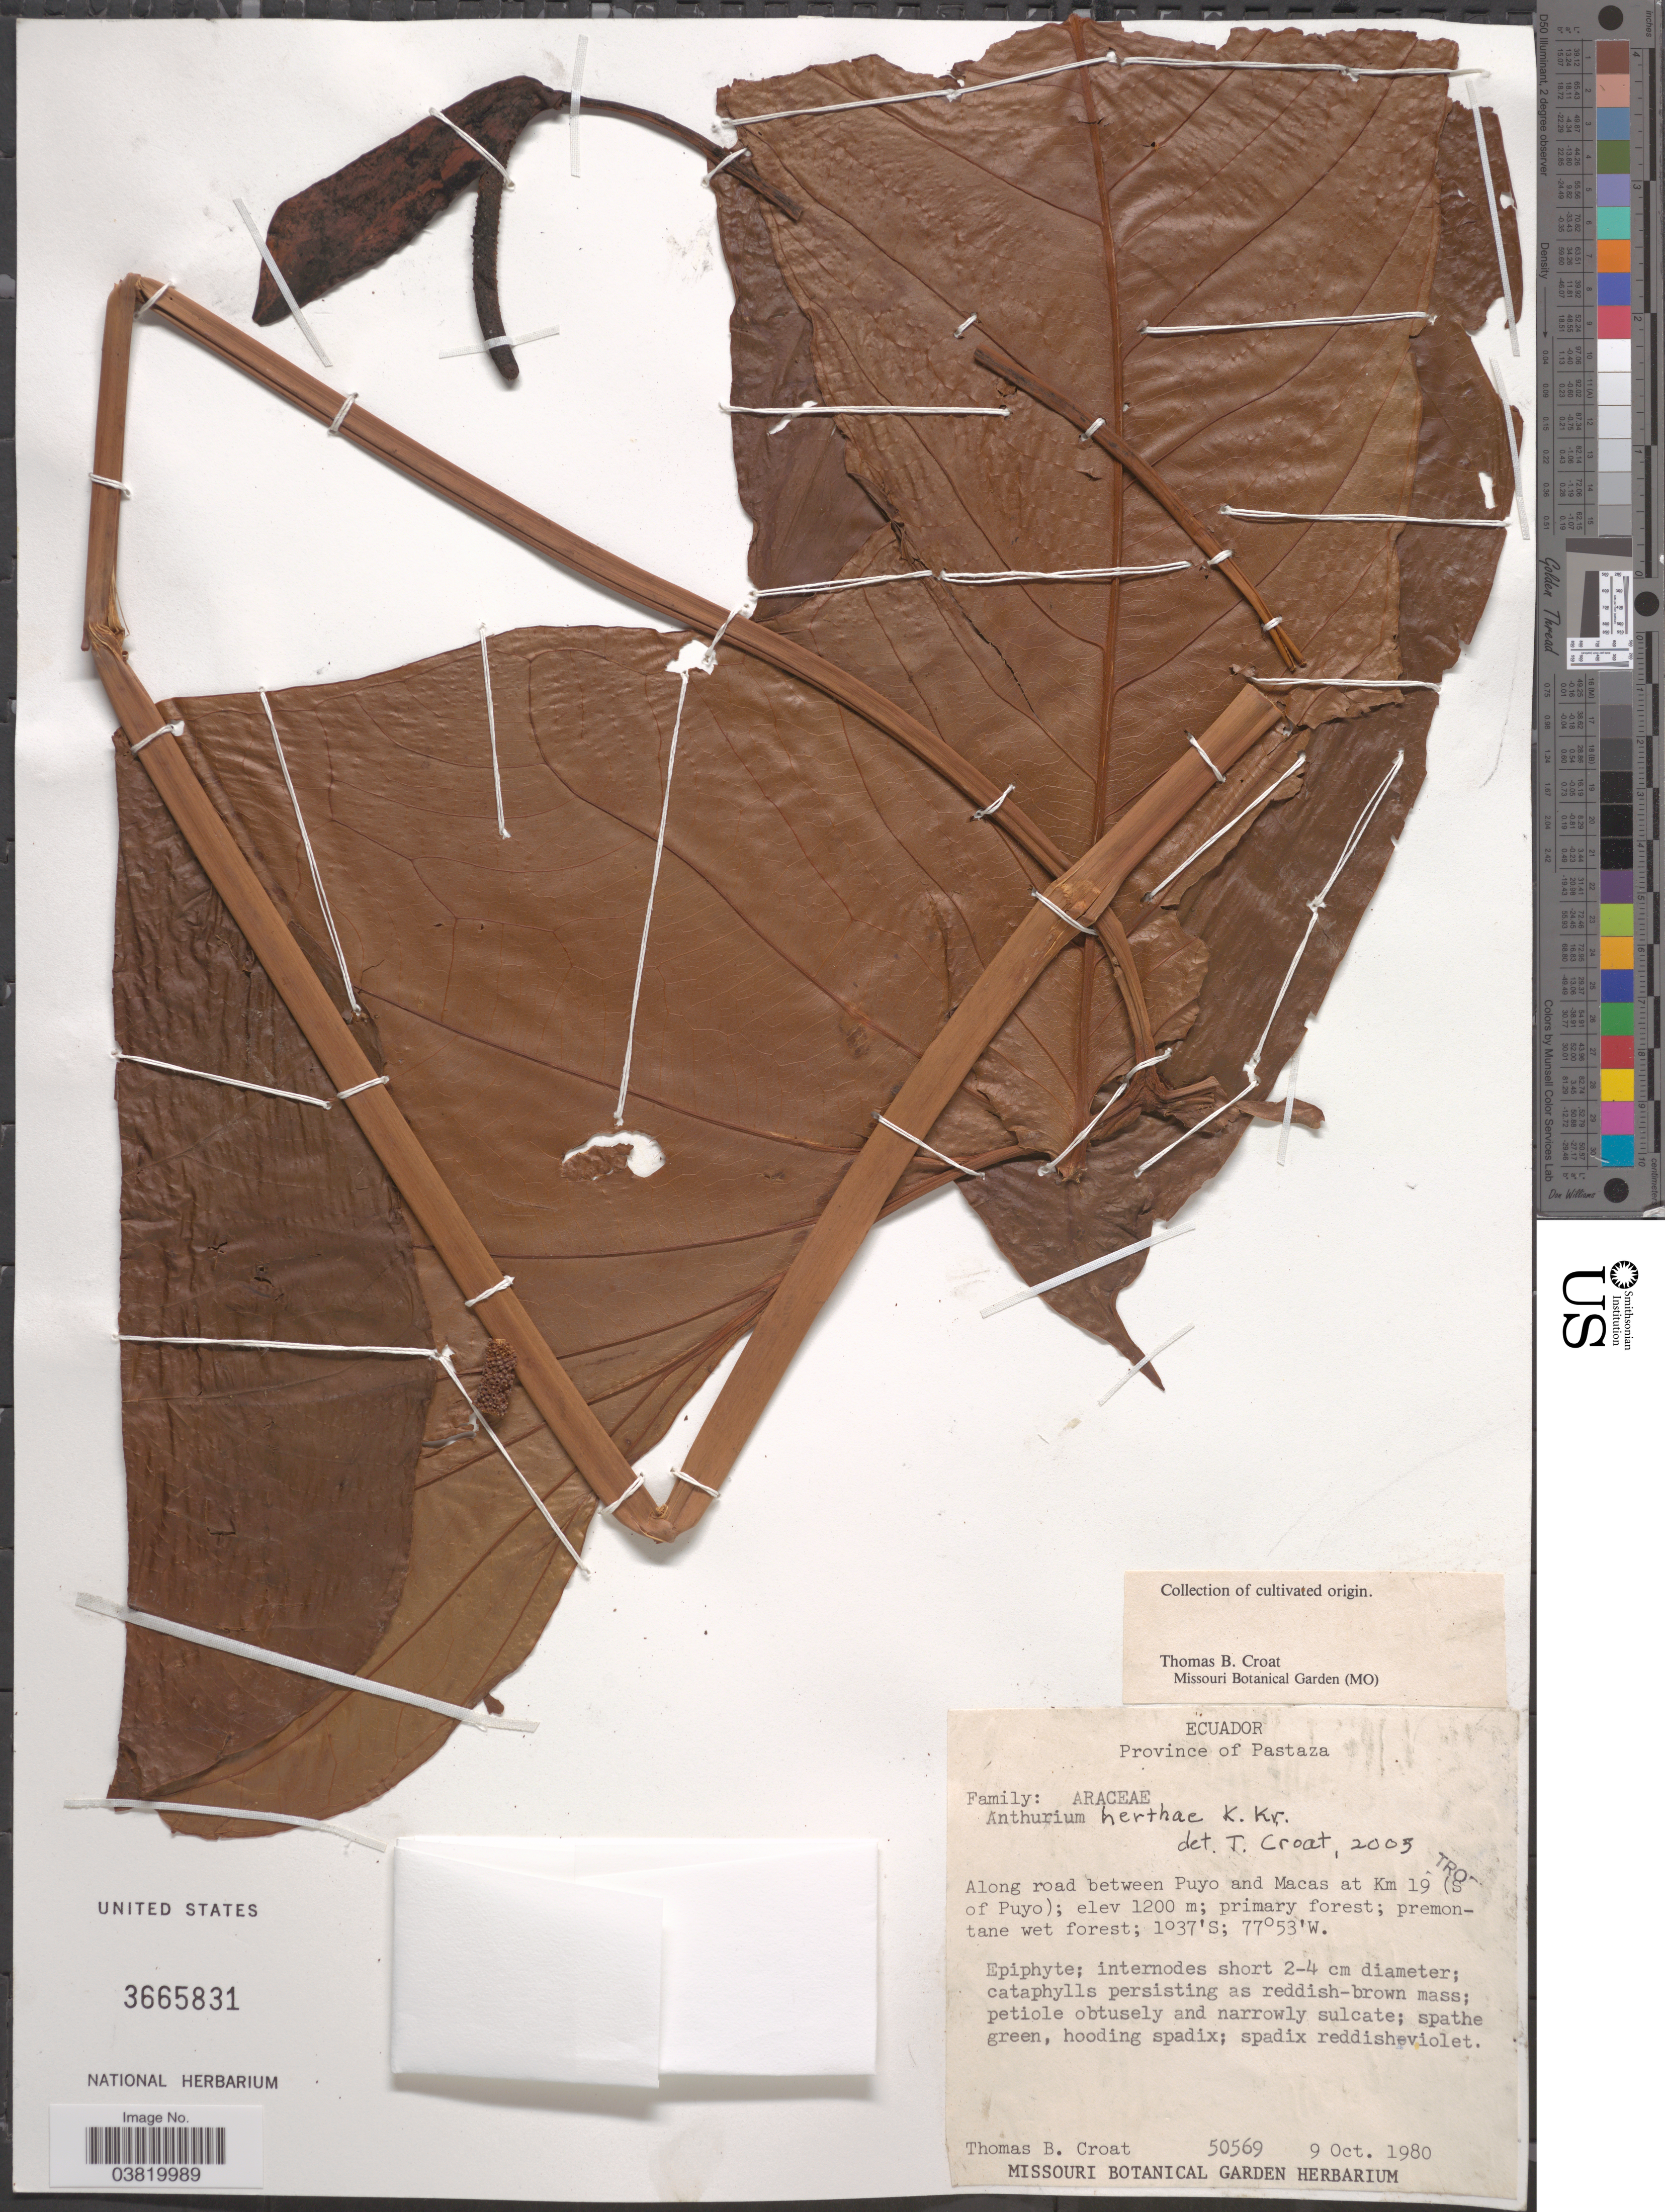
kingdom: Plantae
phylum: Tracheophyta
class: Liliopsida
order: Alismatales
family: Araceae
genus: Anthurium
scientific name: Anthurium herthae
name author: K. Krause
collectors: T. B. Croat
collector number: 50569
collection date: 1980-10-09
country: Ecuador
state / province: Pastaza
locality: Along road between Puyo and Macas at Km 19 (S of Puyo).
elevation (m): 1200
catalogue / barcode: US 3665831